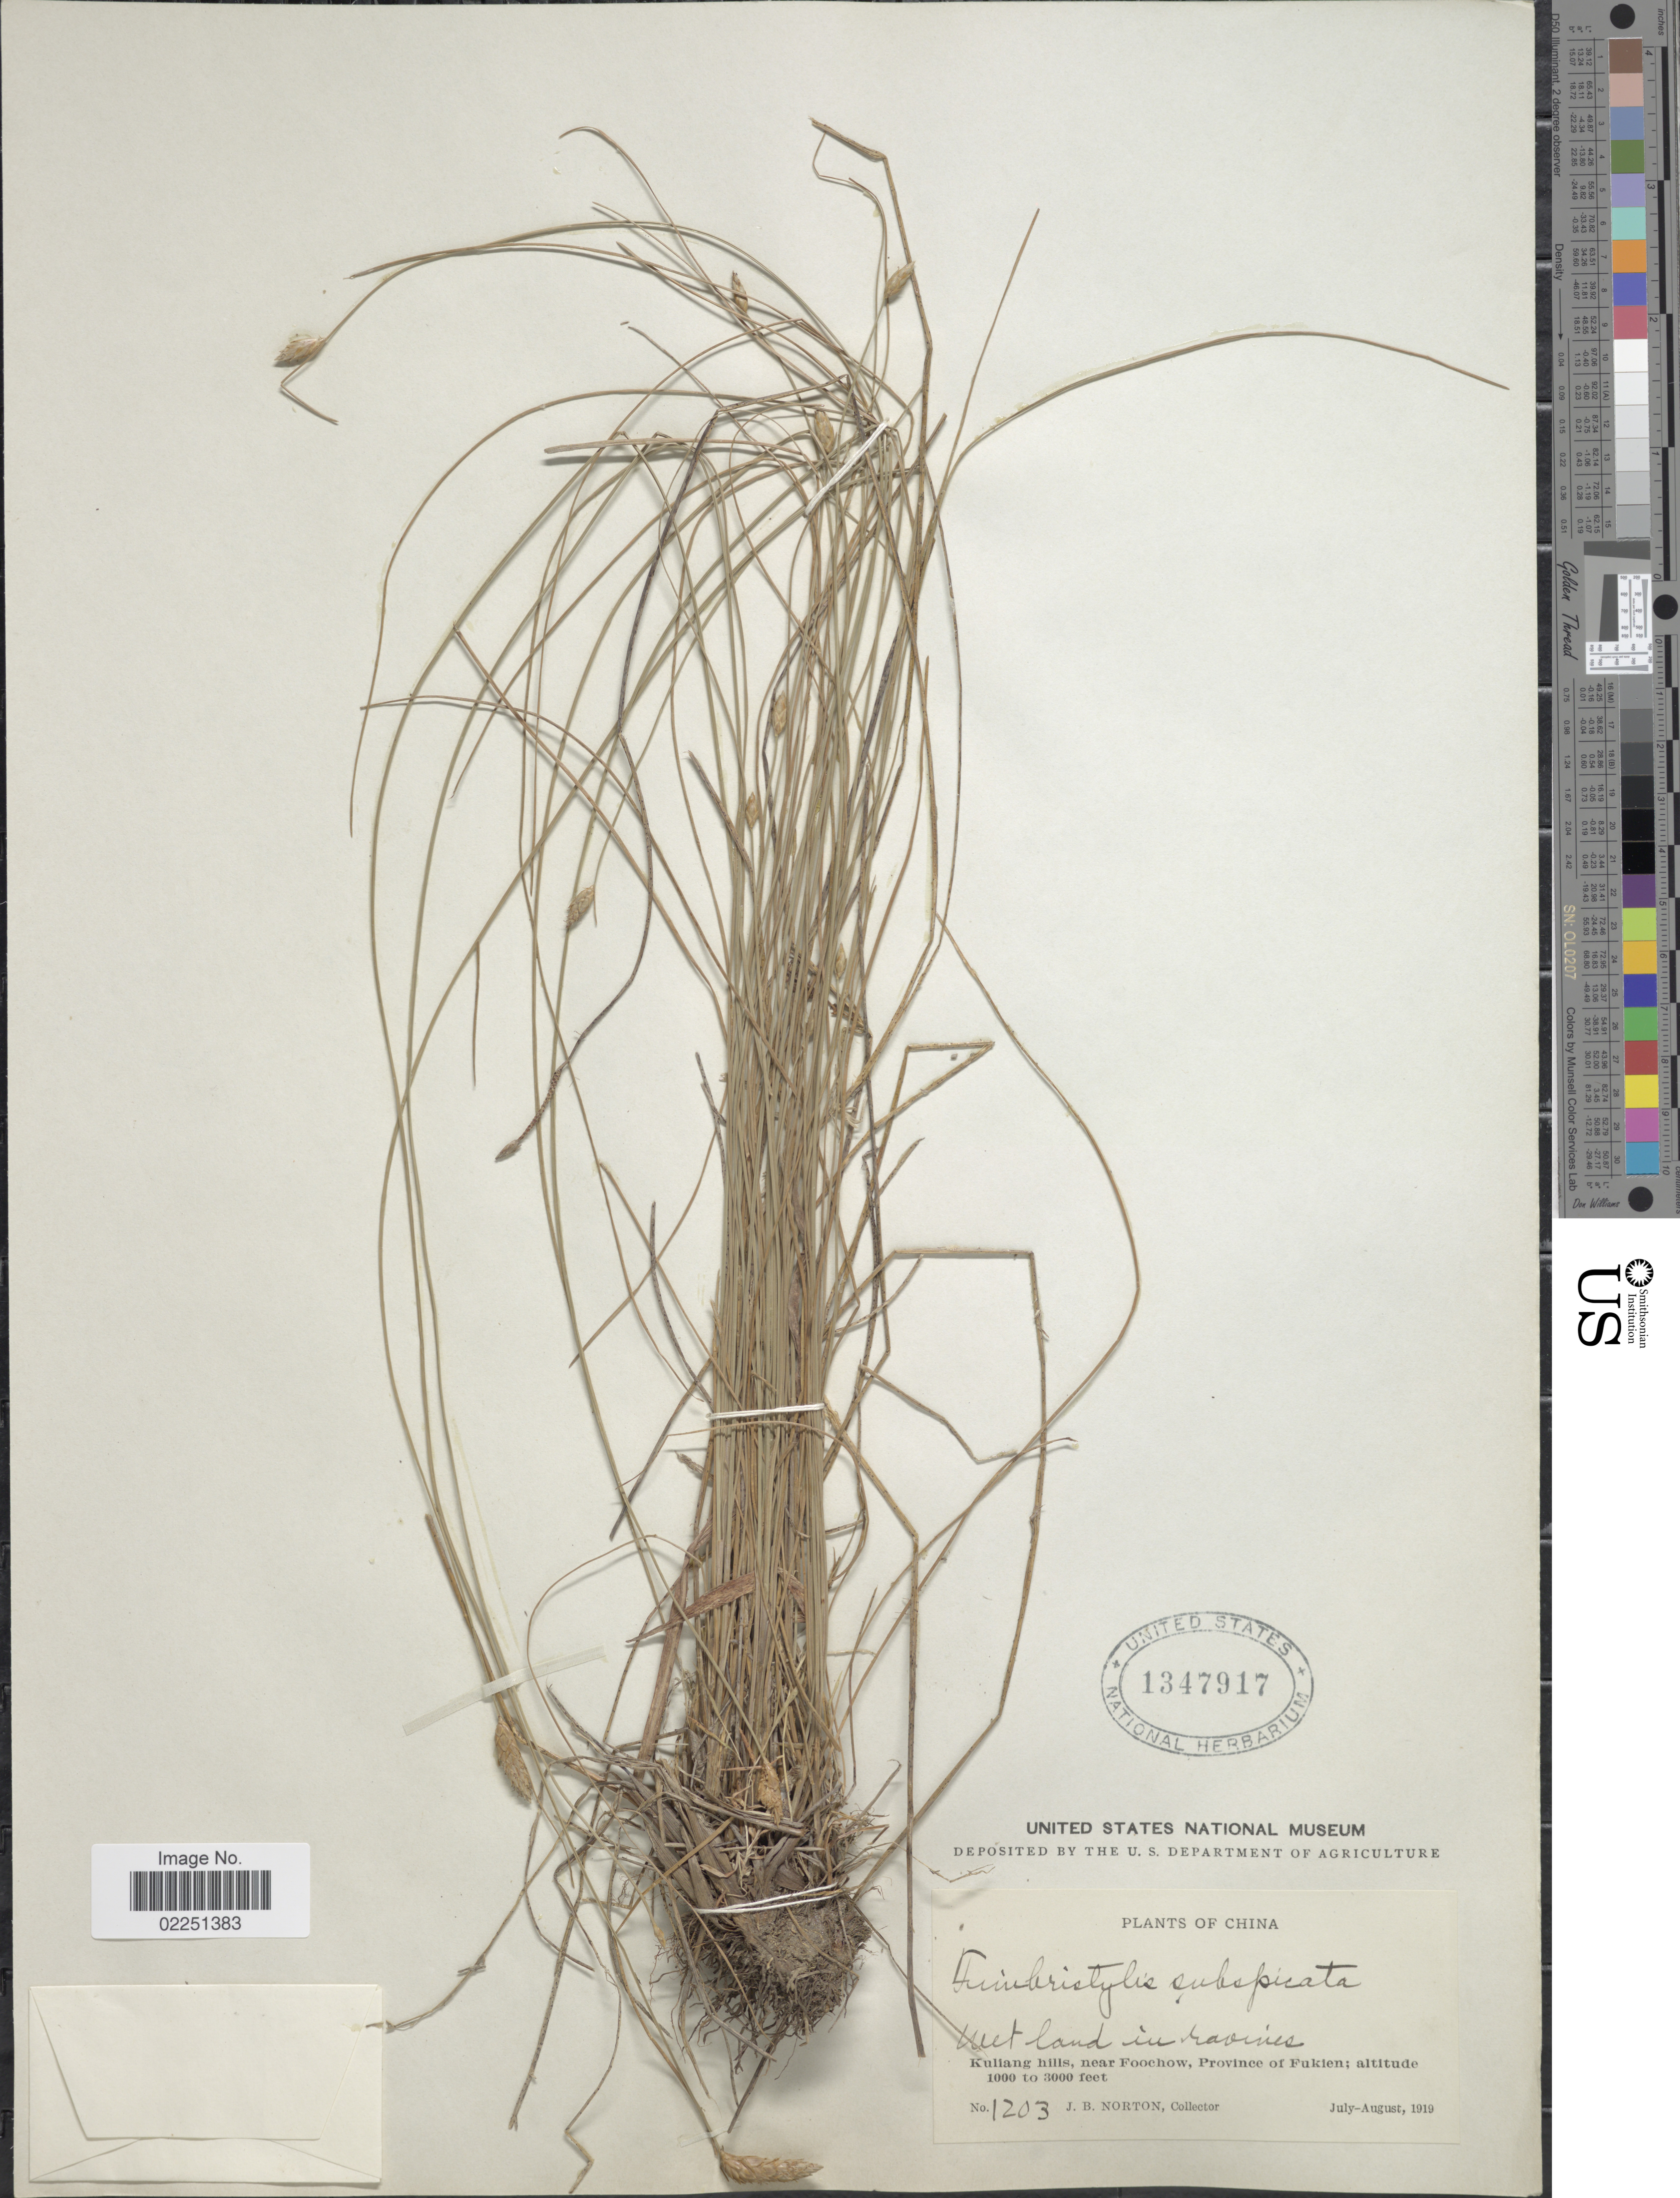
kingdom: Plantae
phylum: Tracheophyta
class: Liliopsida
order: Poales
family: Cyperaceae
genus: Fimbristylis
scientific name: Fimbristylis subbispicata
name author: Nees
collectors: J. B. Norton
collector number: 1203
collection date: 1919-07/1919-08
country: China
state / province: Fujian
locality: Kuliang hills, near Foochow, Province of Fukien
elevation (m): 305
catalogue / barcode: US 1347917